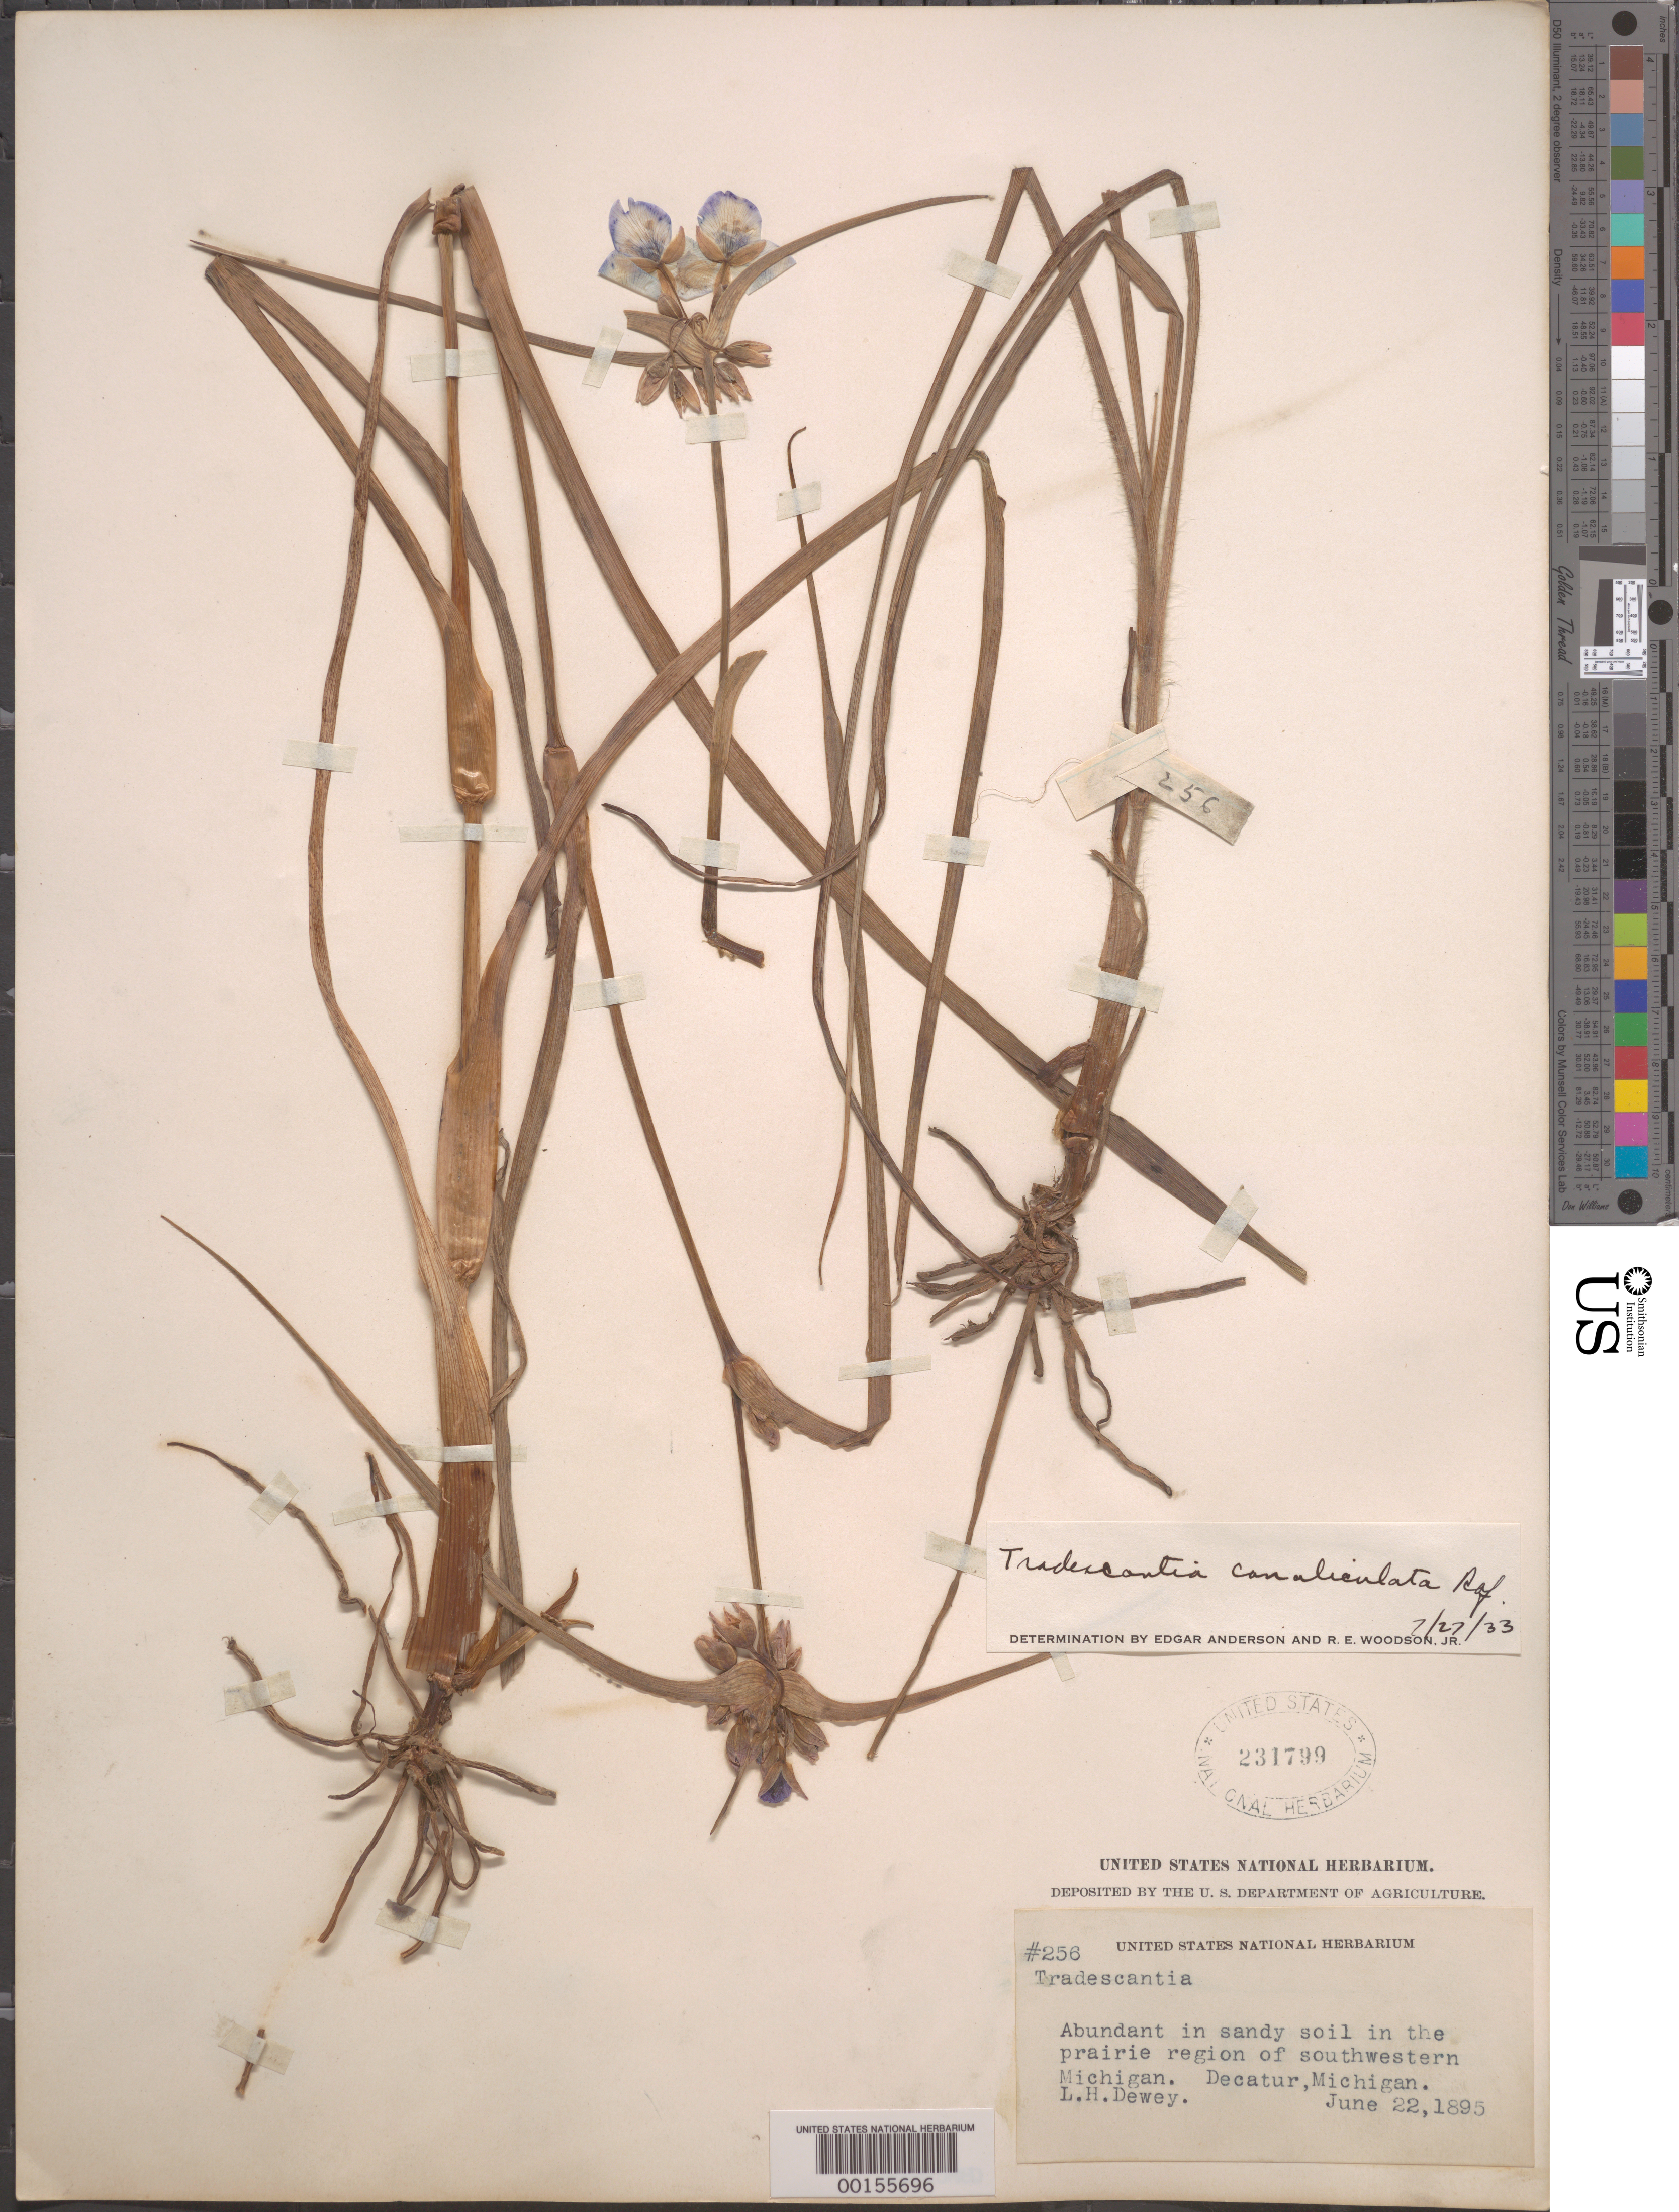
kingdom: Plantae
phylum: Tracheophyta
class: Liliopsida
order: Commelinales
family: Commelinaceae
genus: Tradescantia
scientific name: Tradescantia ohiensis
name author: Raf.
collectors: L. H. Dewey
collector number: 256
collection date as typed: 22 Jun 1895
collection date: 1895-06-22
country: United States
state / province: Michigan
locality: Decatur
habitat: Sandy soil, prairie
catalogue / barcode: US 231799